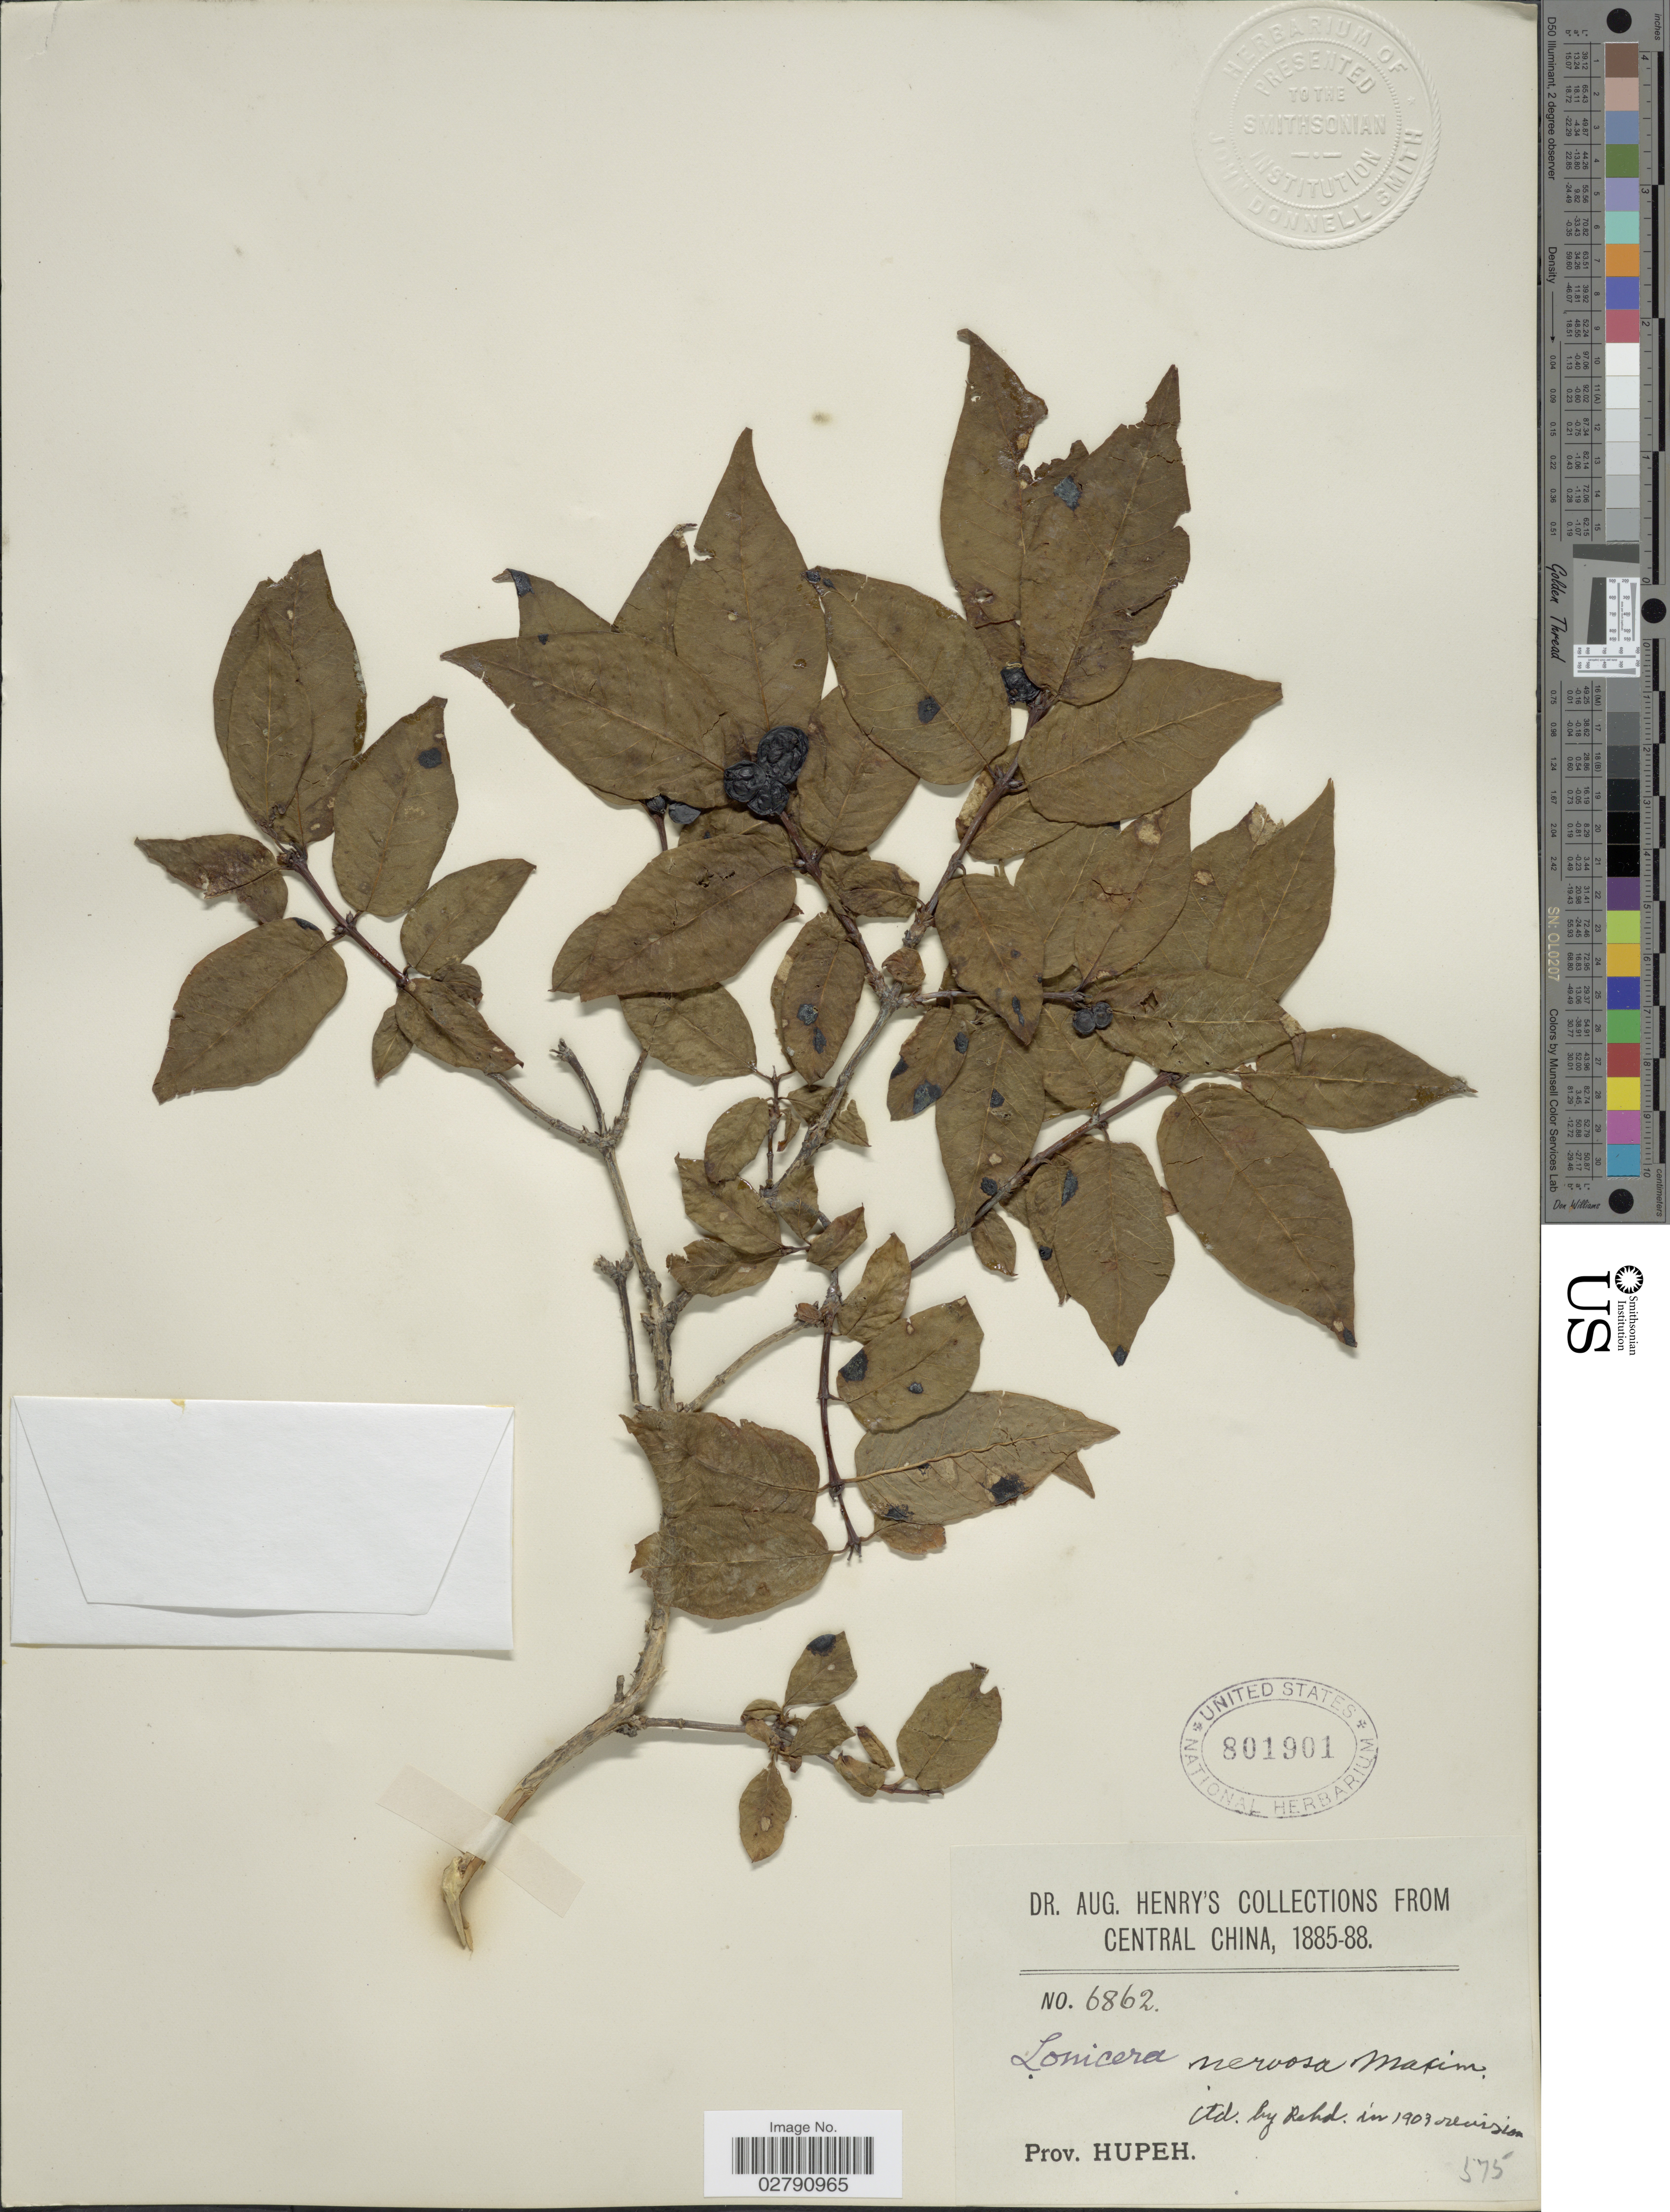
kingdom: Plantae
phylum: Tracheophyta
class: Magnoliopsida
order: Dipsacales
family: Caprifoliaceae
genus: Lonicera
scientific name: Lonicera nervosa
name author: Maxim.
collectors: A. Henry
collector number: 6862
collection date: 1885/1888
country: China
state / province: Hubei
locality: Central China. Prov. Hupeh.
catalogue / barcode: US 801901